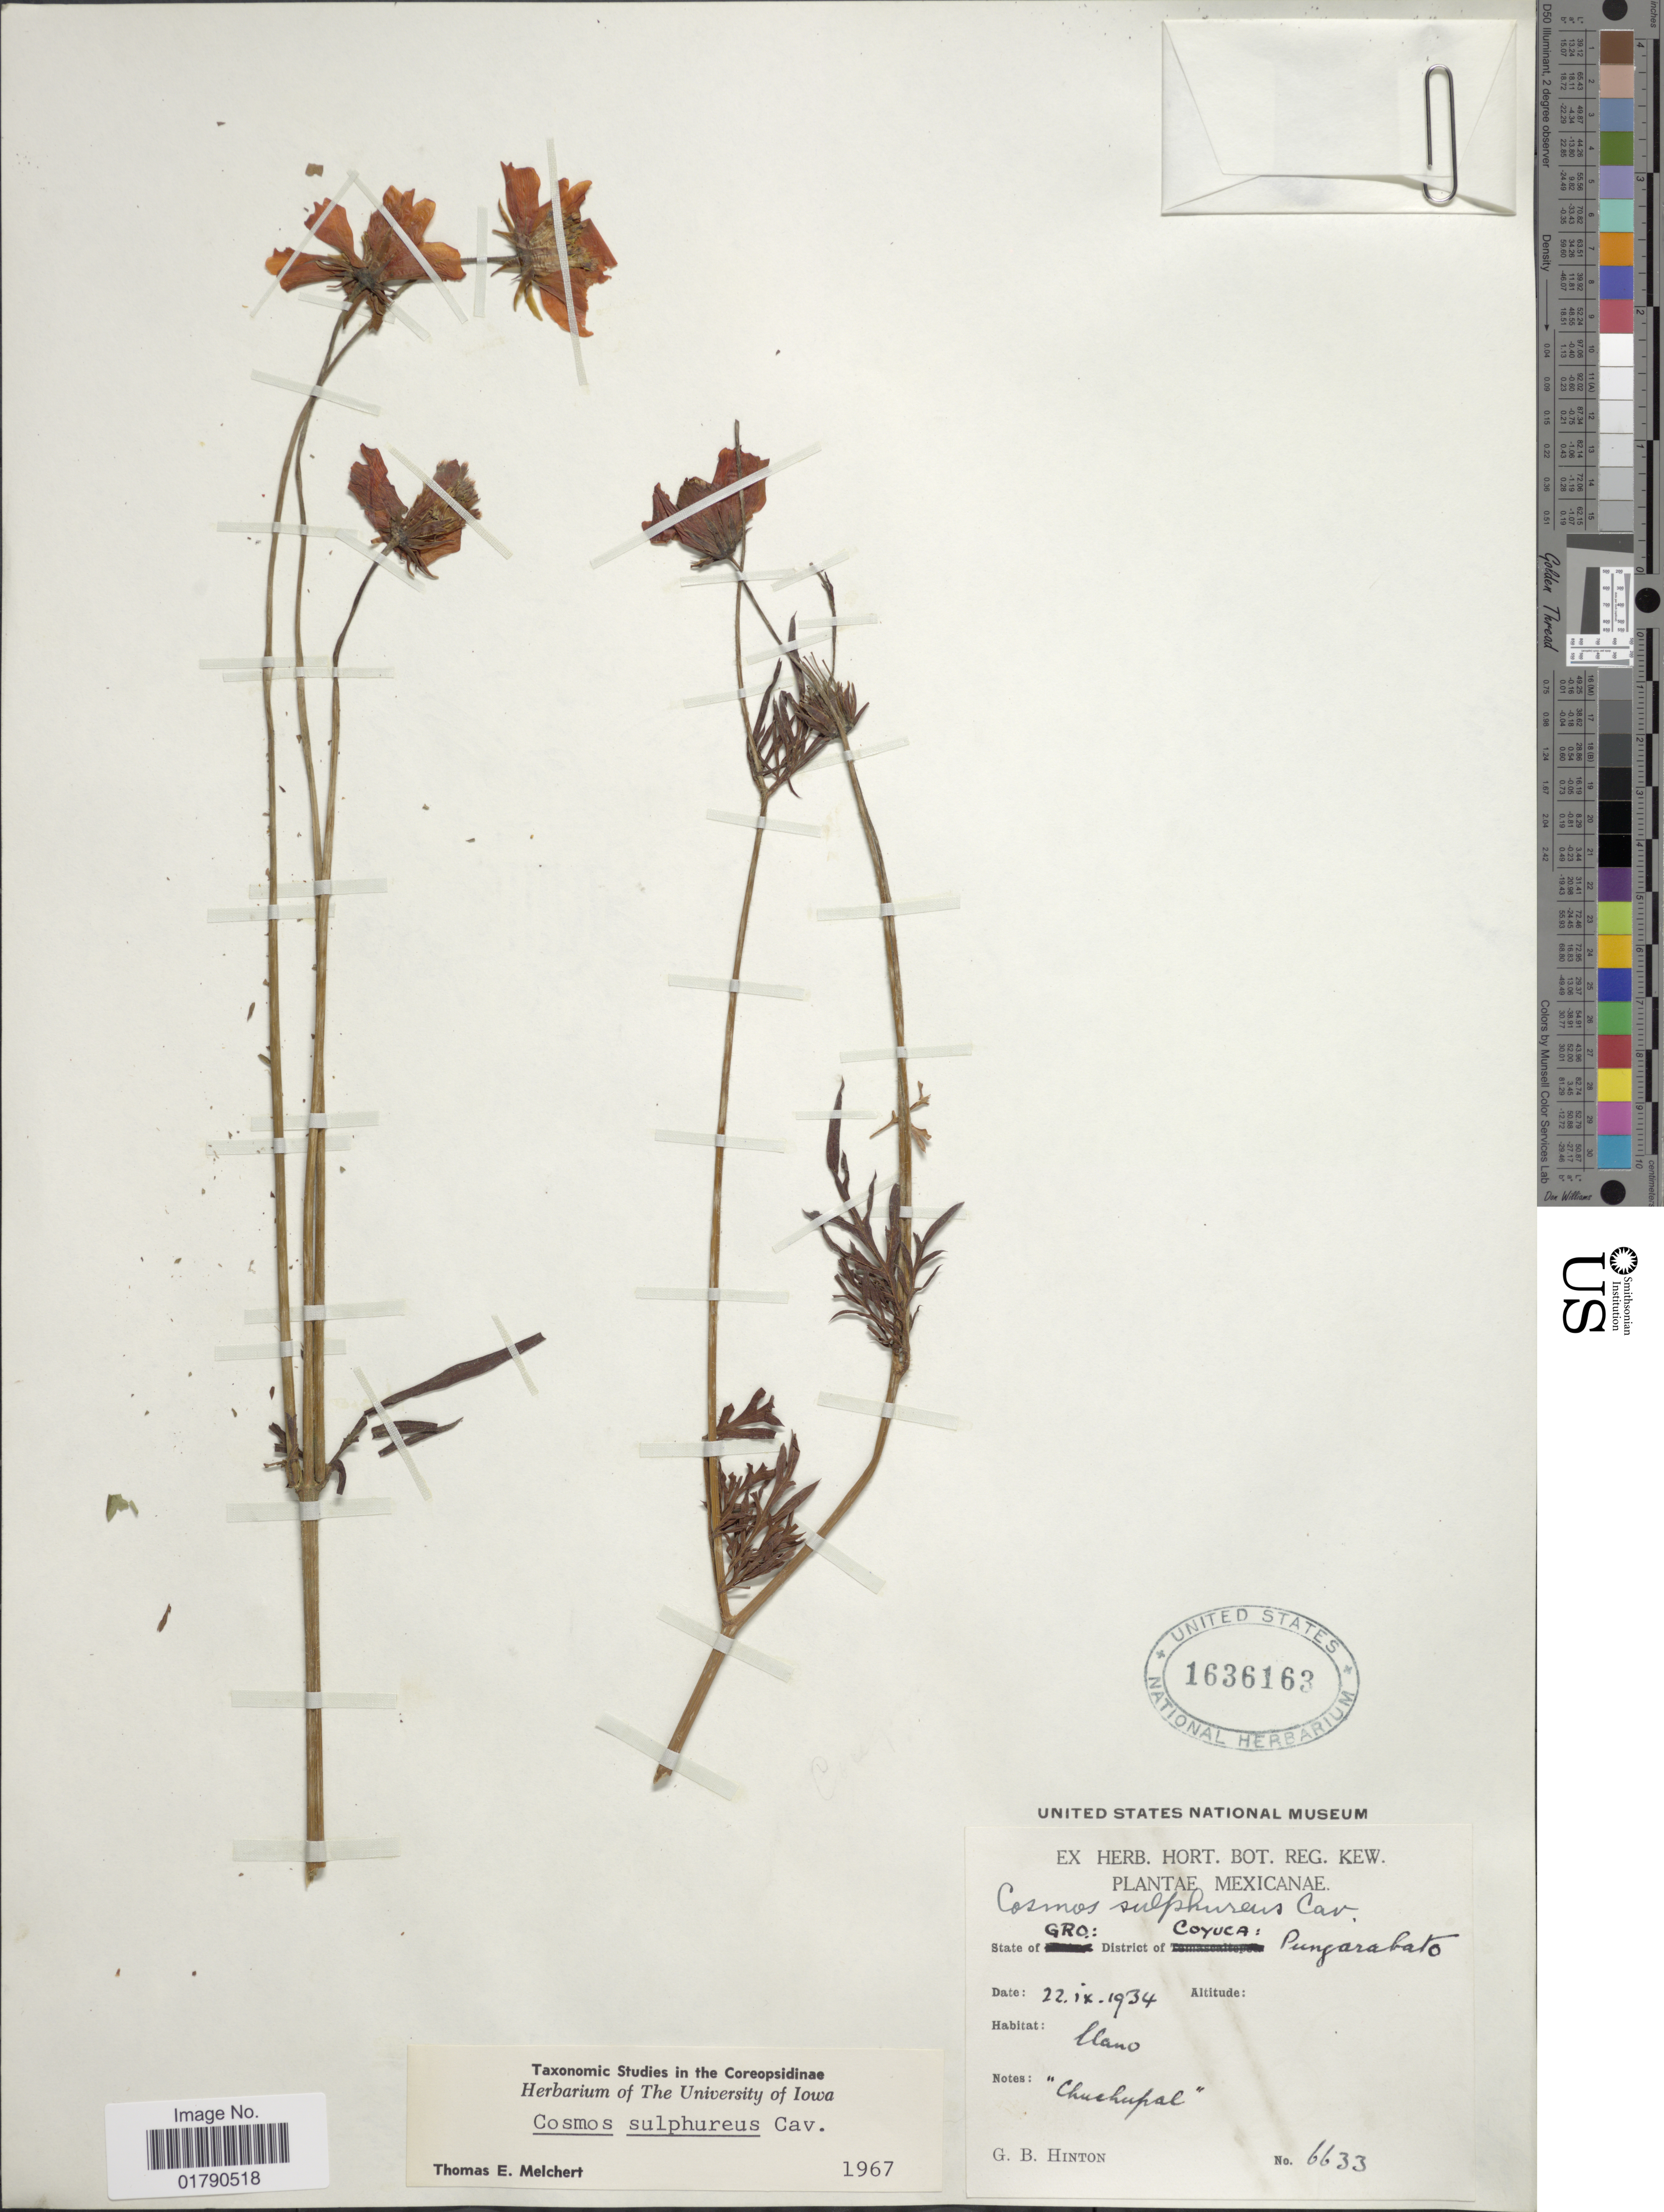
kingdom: Plantae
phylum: Tracheophyta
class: Magnoliopsida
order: Asterales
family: Asteraceae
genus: Cosmos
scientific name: Cosmos sulphureus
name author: Cav.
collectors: G. B. Hinton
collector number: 6633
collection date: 1934-09-22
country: Mexico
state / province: Guerrero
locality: State of Gro., District of Coyuca, Pungarabato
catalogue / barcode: US 1636163